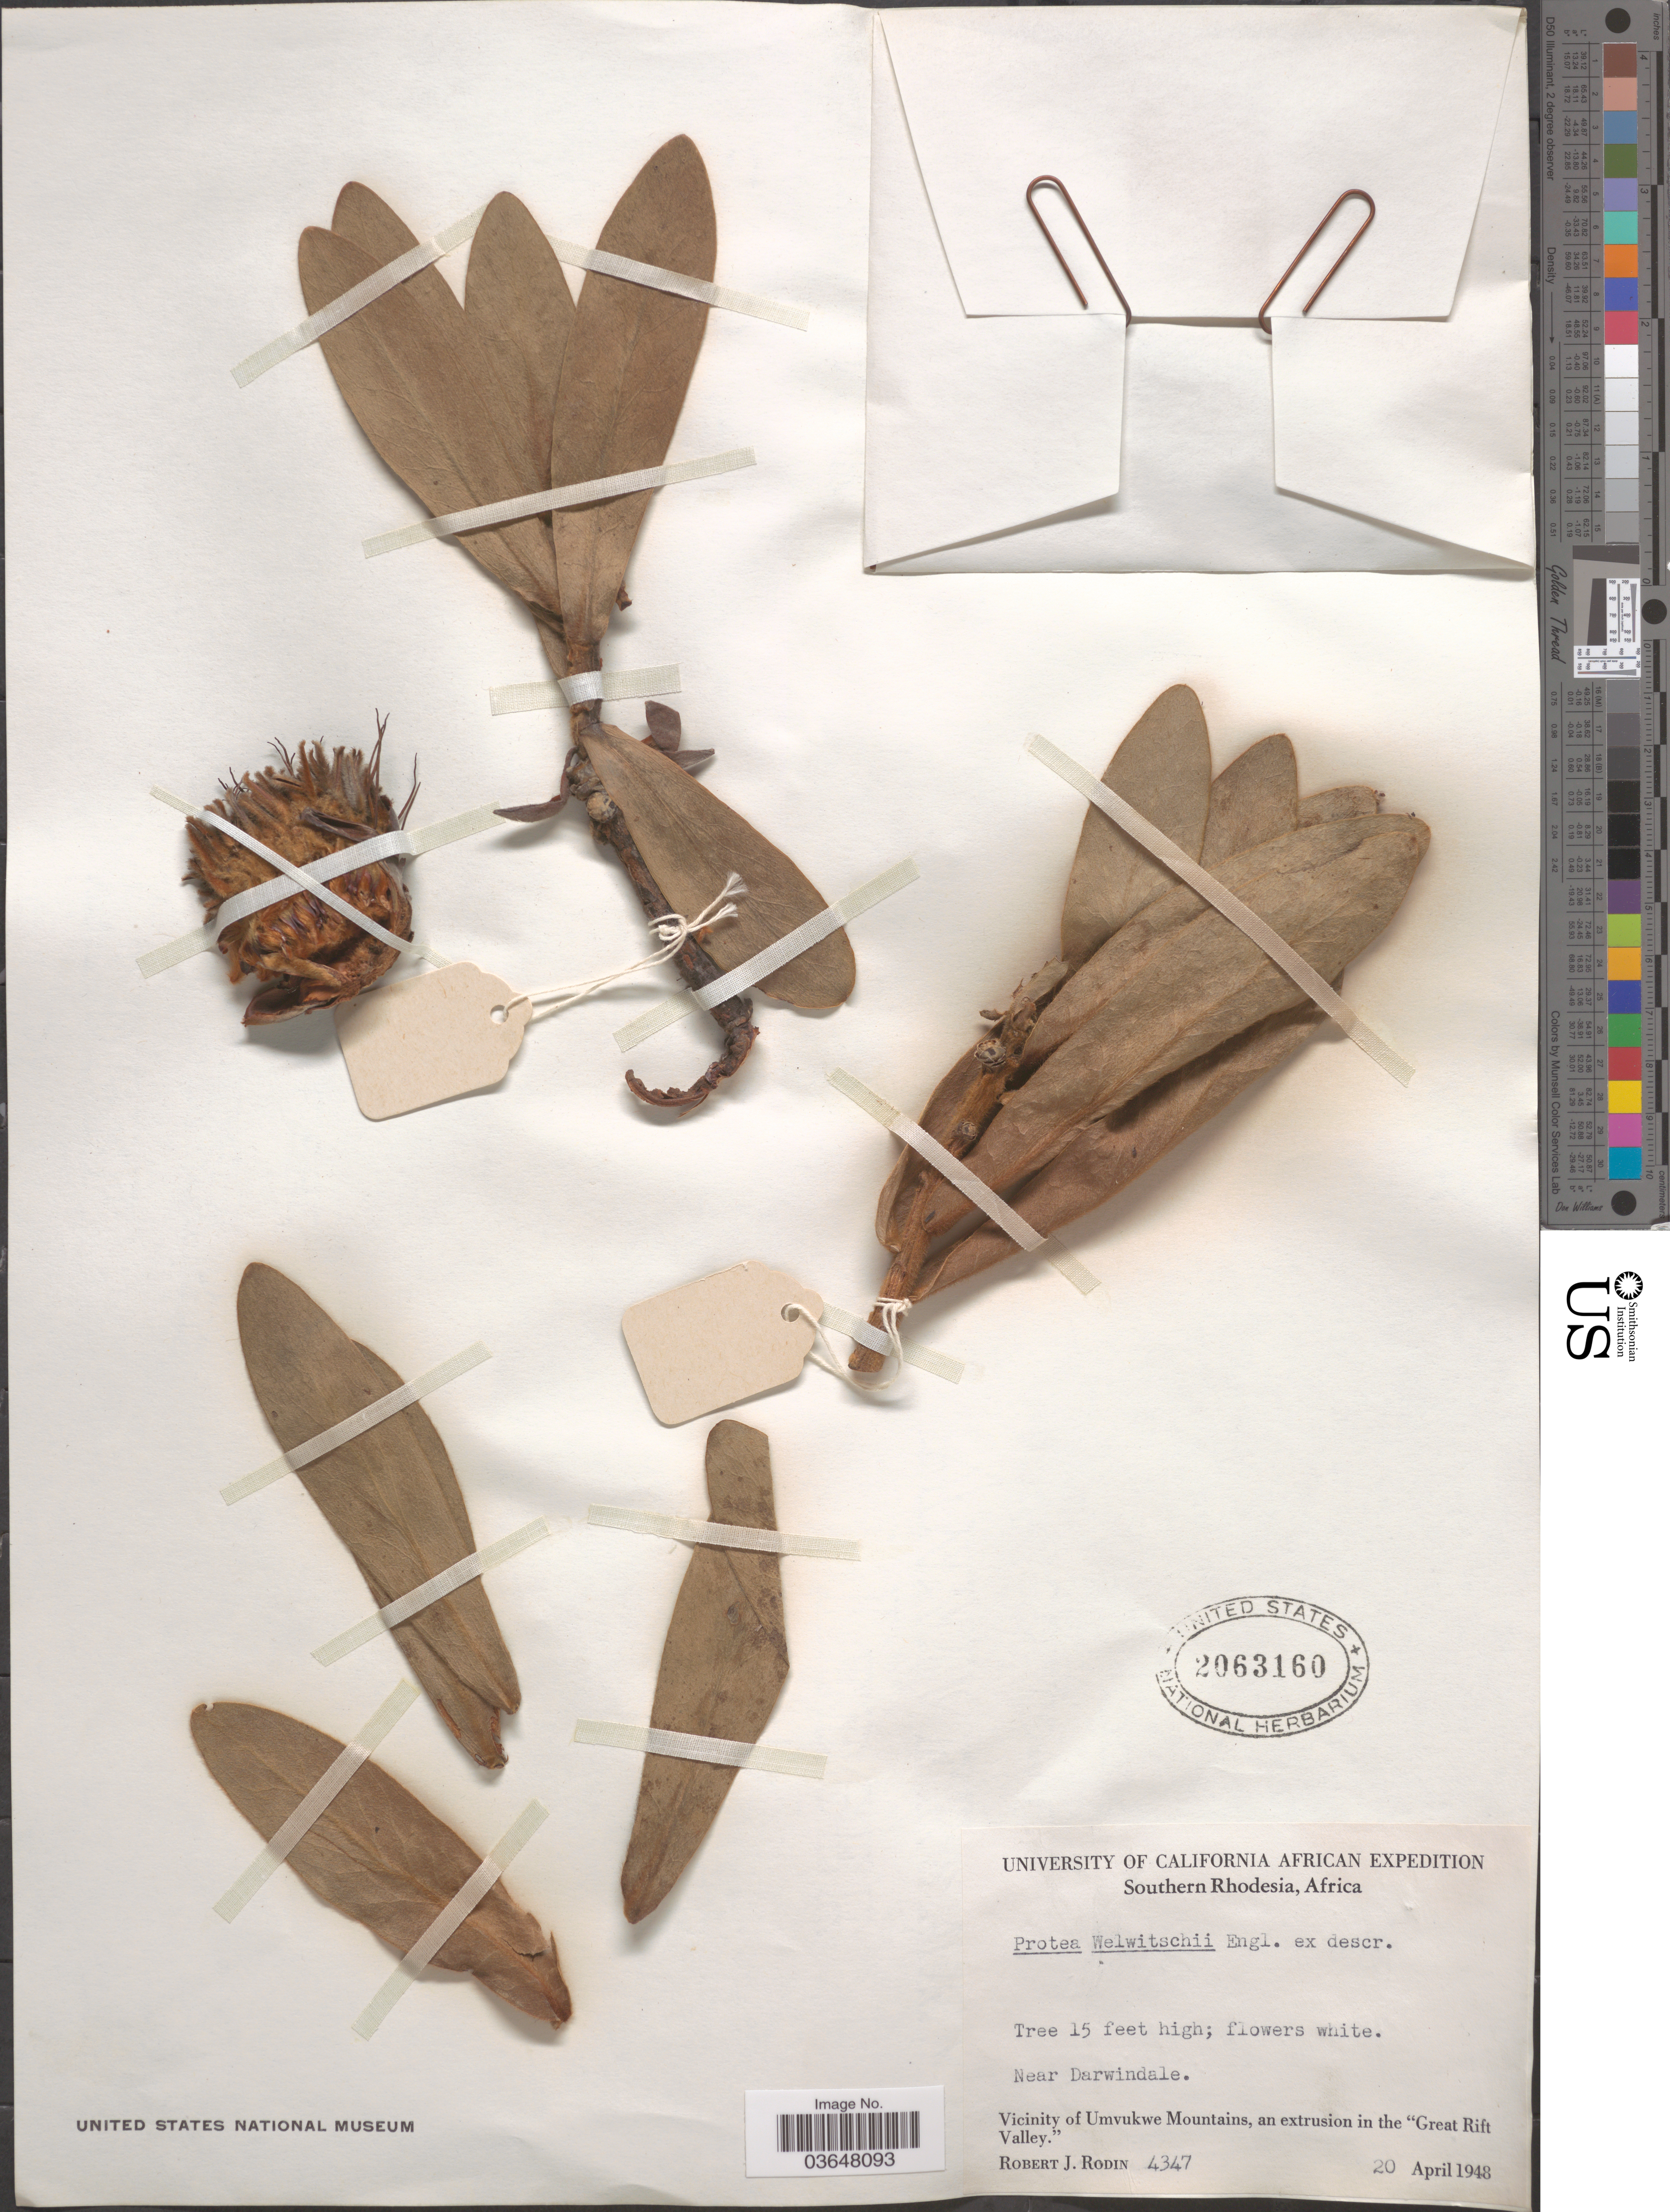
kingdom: Plantae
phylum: Tracheophyta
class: Magnoliopsida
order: Proteales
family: Proteaceae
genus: Protea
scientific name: Protea welwitschii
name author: Engl.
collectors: R. J. Rodin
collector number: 4347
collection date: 1948-04-20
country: Zimbabwe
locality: Southern Rhodesia. Near Darwindale. Vicinity of Umvukwe Mountains, an extrusion in the "Great Rift Valley".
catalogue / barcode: US 2063160